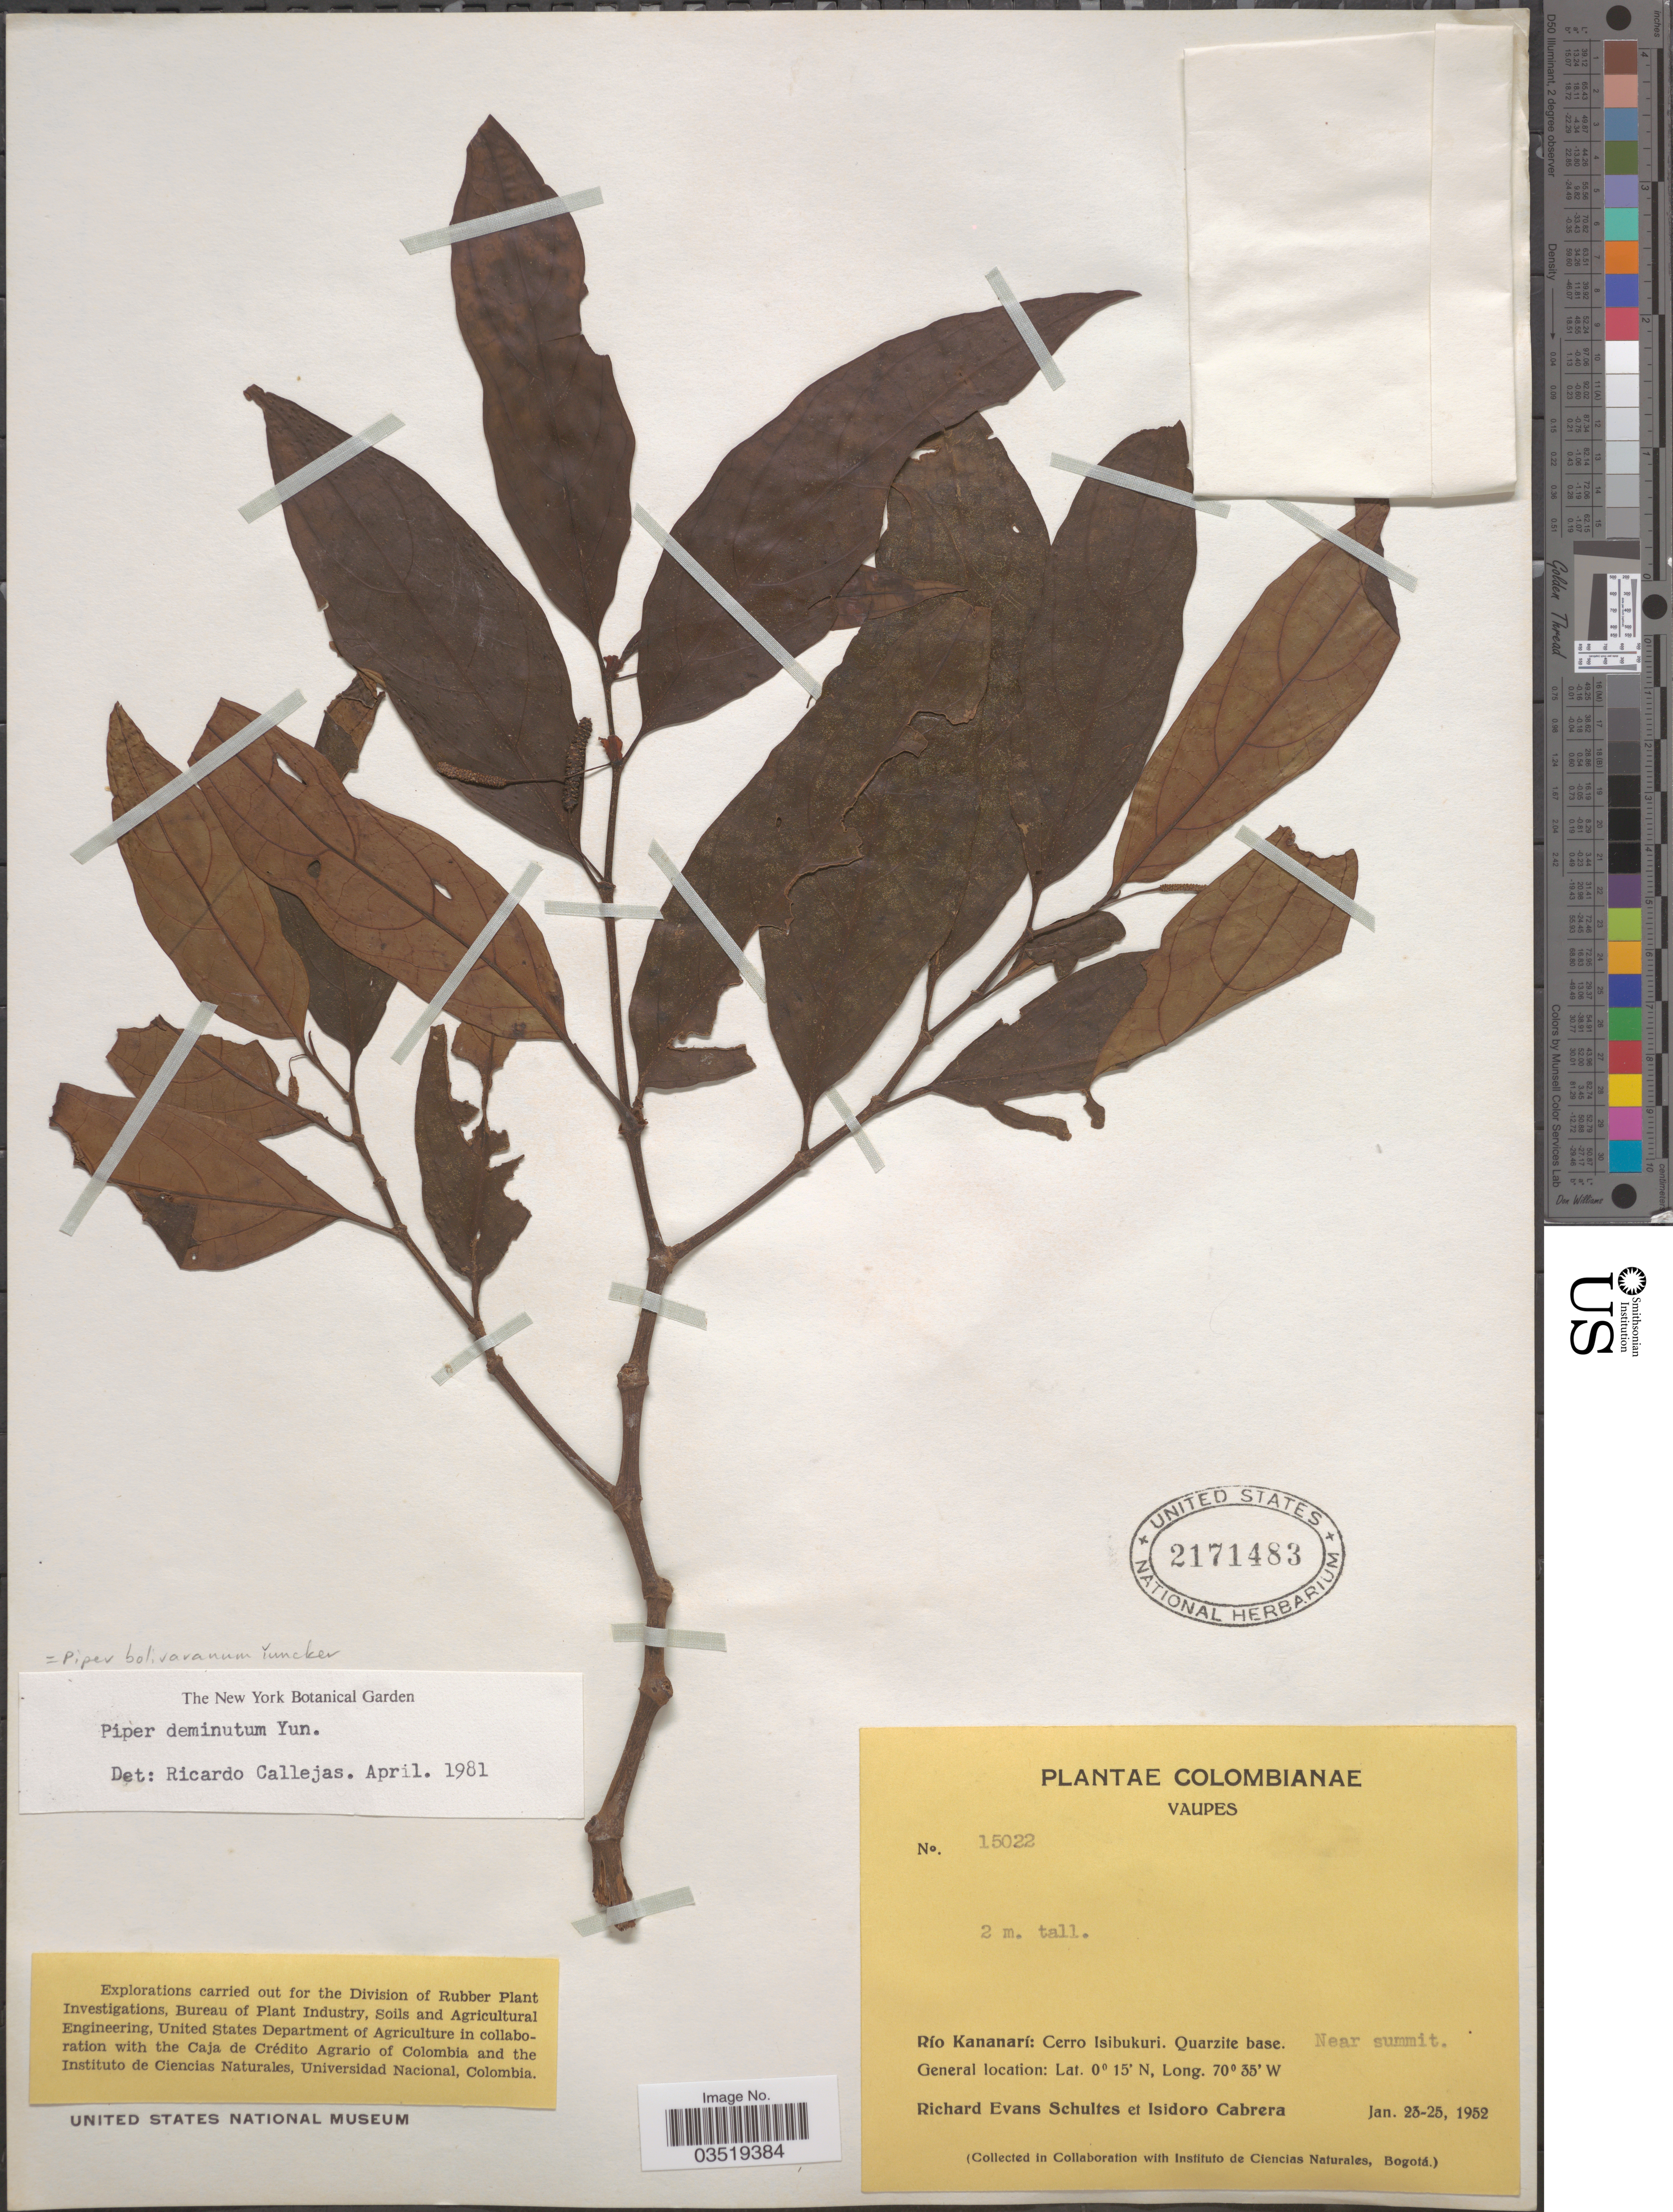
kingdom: Plantae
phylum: Tracheophyta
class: Magnoliopsida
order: Piperales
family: Piperaceae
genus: Piper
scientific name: Piper bolivaranum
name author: Yunck.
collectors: R. E. Schultes & I. Cabrera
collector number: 15022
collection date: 1952-01-23/1952-01-25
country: Colombia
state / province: Vaupés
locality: Río Kananarí: Cerro Isibukuri. Quartzite base. Near summit.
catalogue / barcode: US 2171483